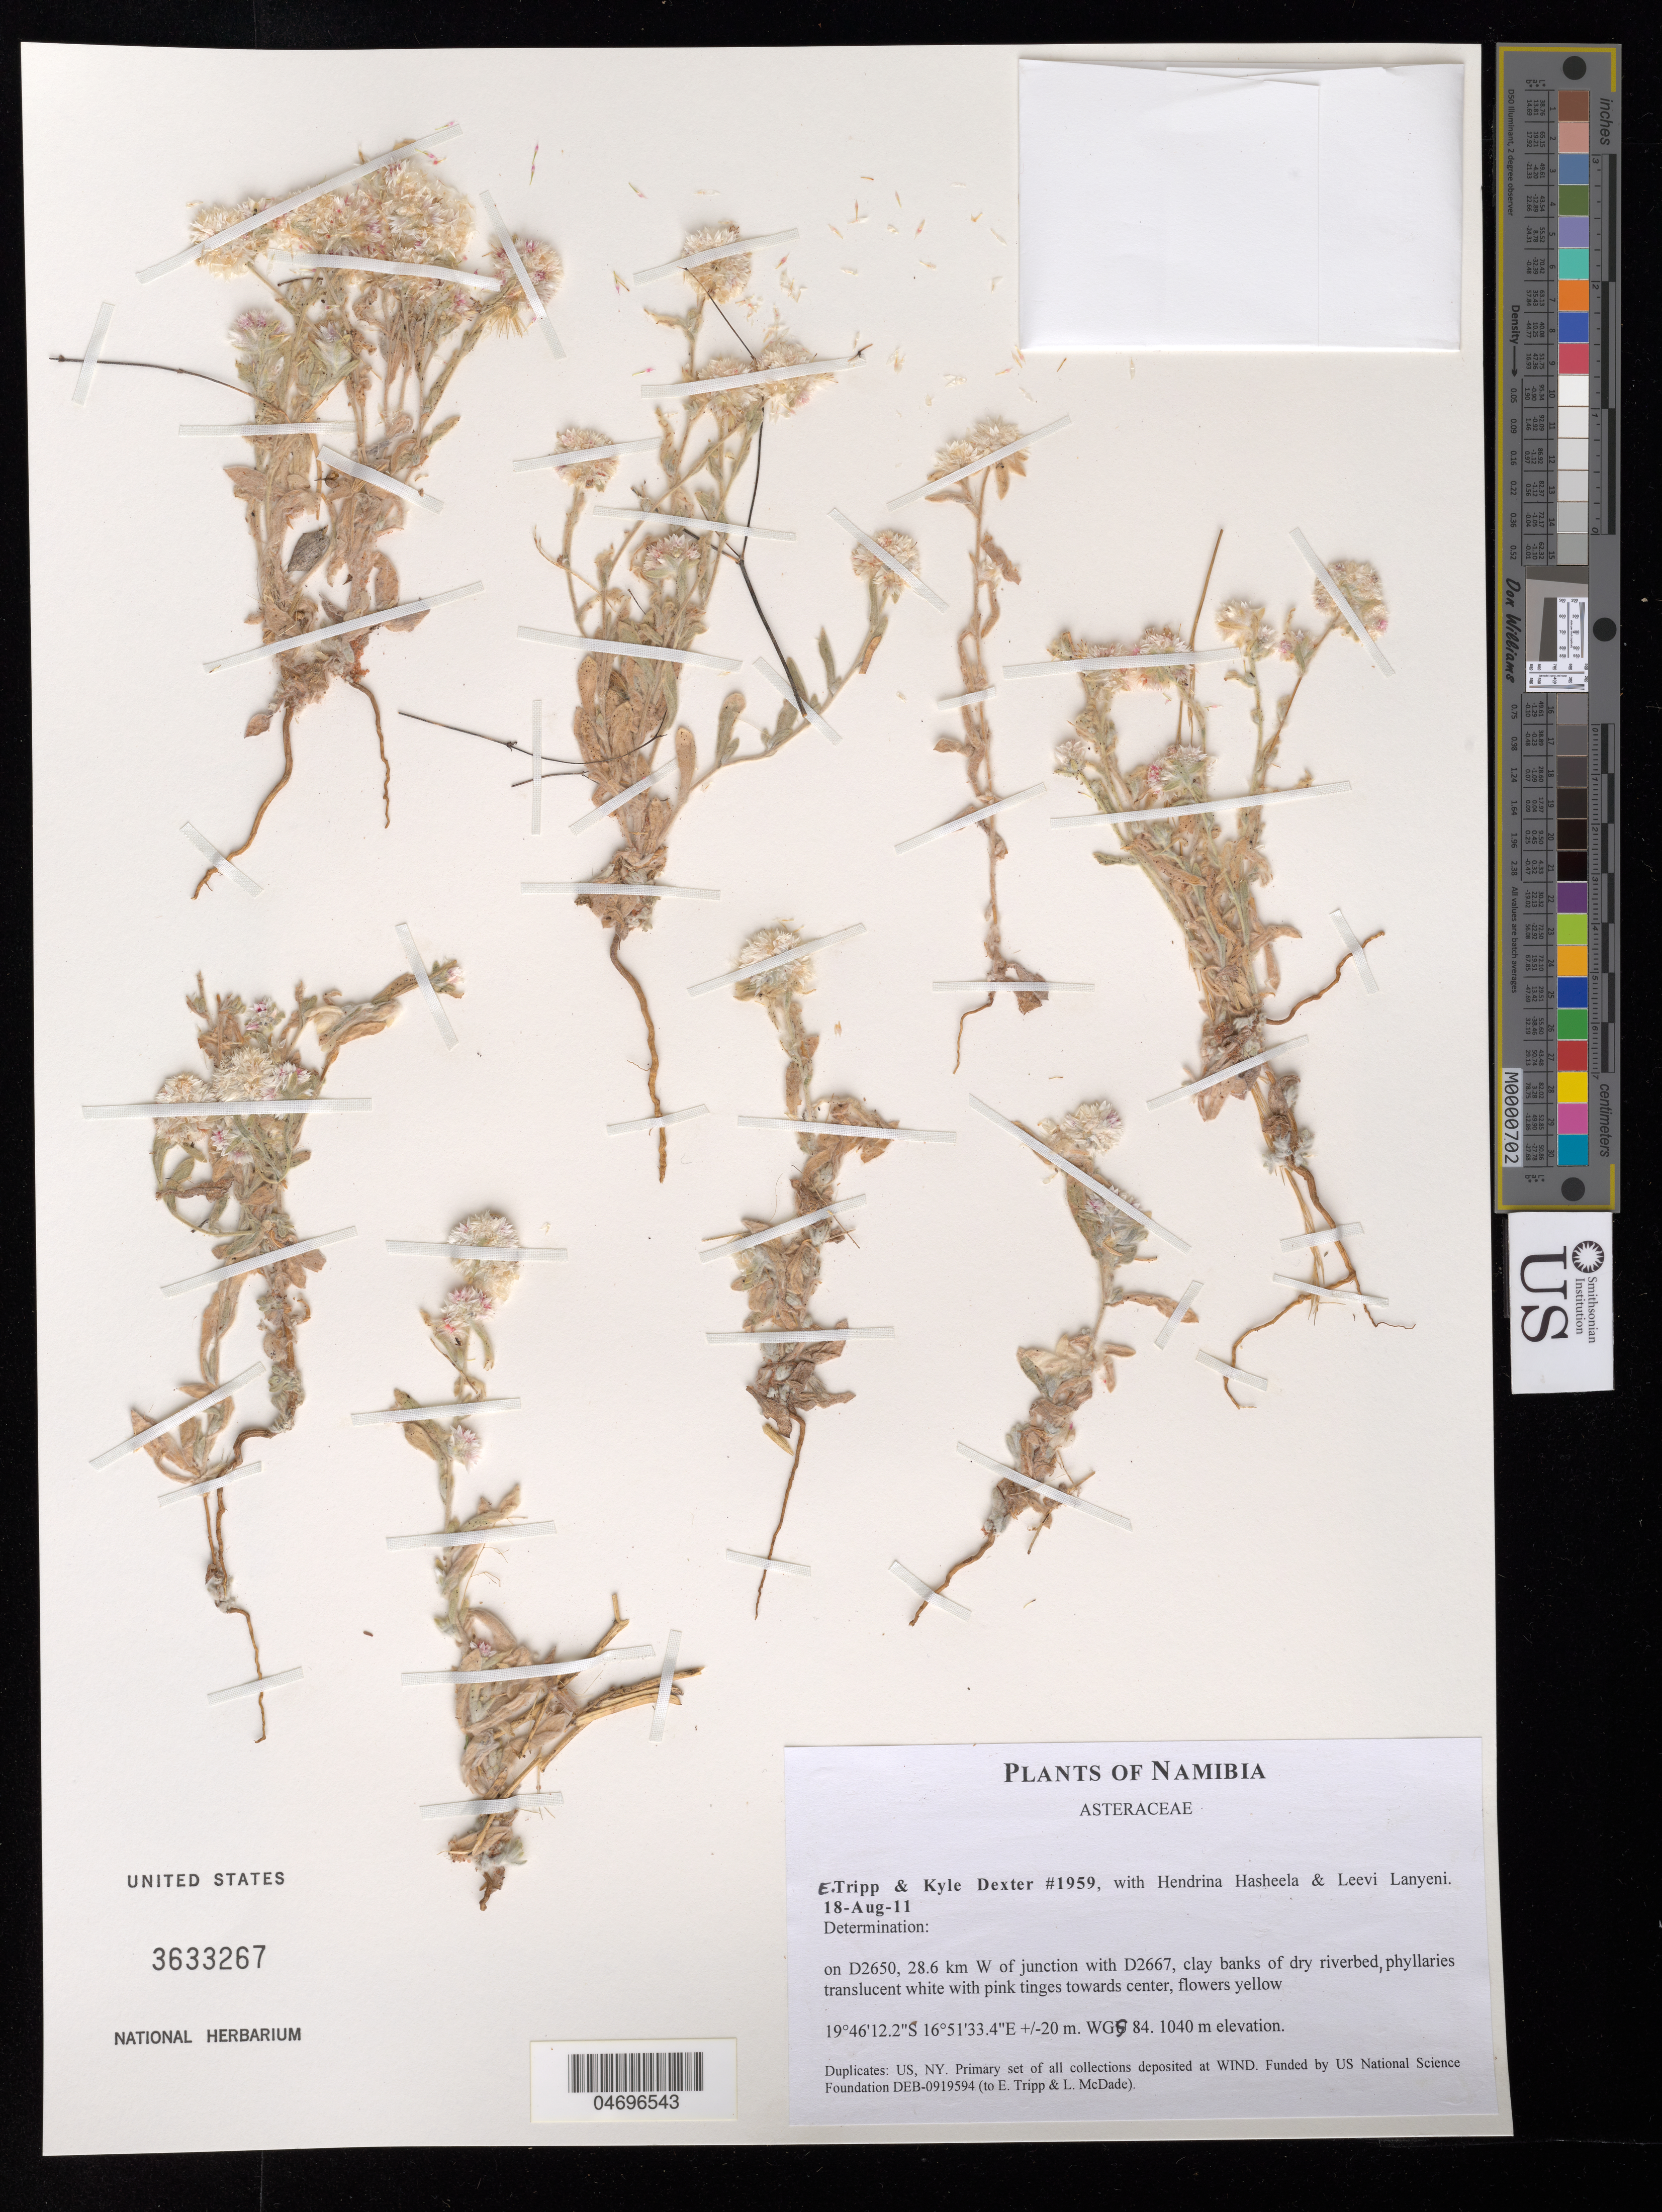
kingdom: Plantae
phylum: Tracheophyta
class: Magnoliopsida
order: Asterales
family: Asteraceae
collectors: E. Tripp, K. Dexter, H. Hasheela & L. Lanyeni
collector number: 1959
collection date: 2011-08-18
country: Namibia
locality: On D2650, 28.6 km W of junction with D2667.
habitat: clay banks of dry riverbed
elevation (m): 1040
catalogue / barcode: US 3633267